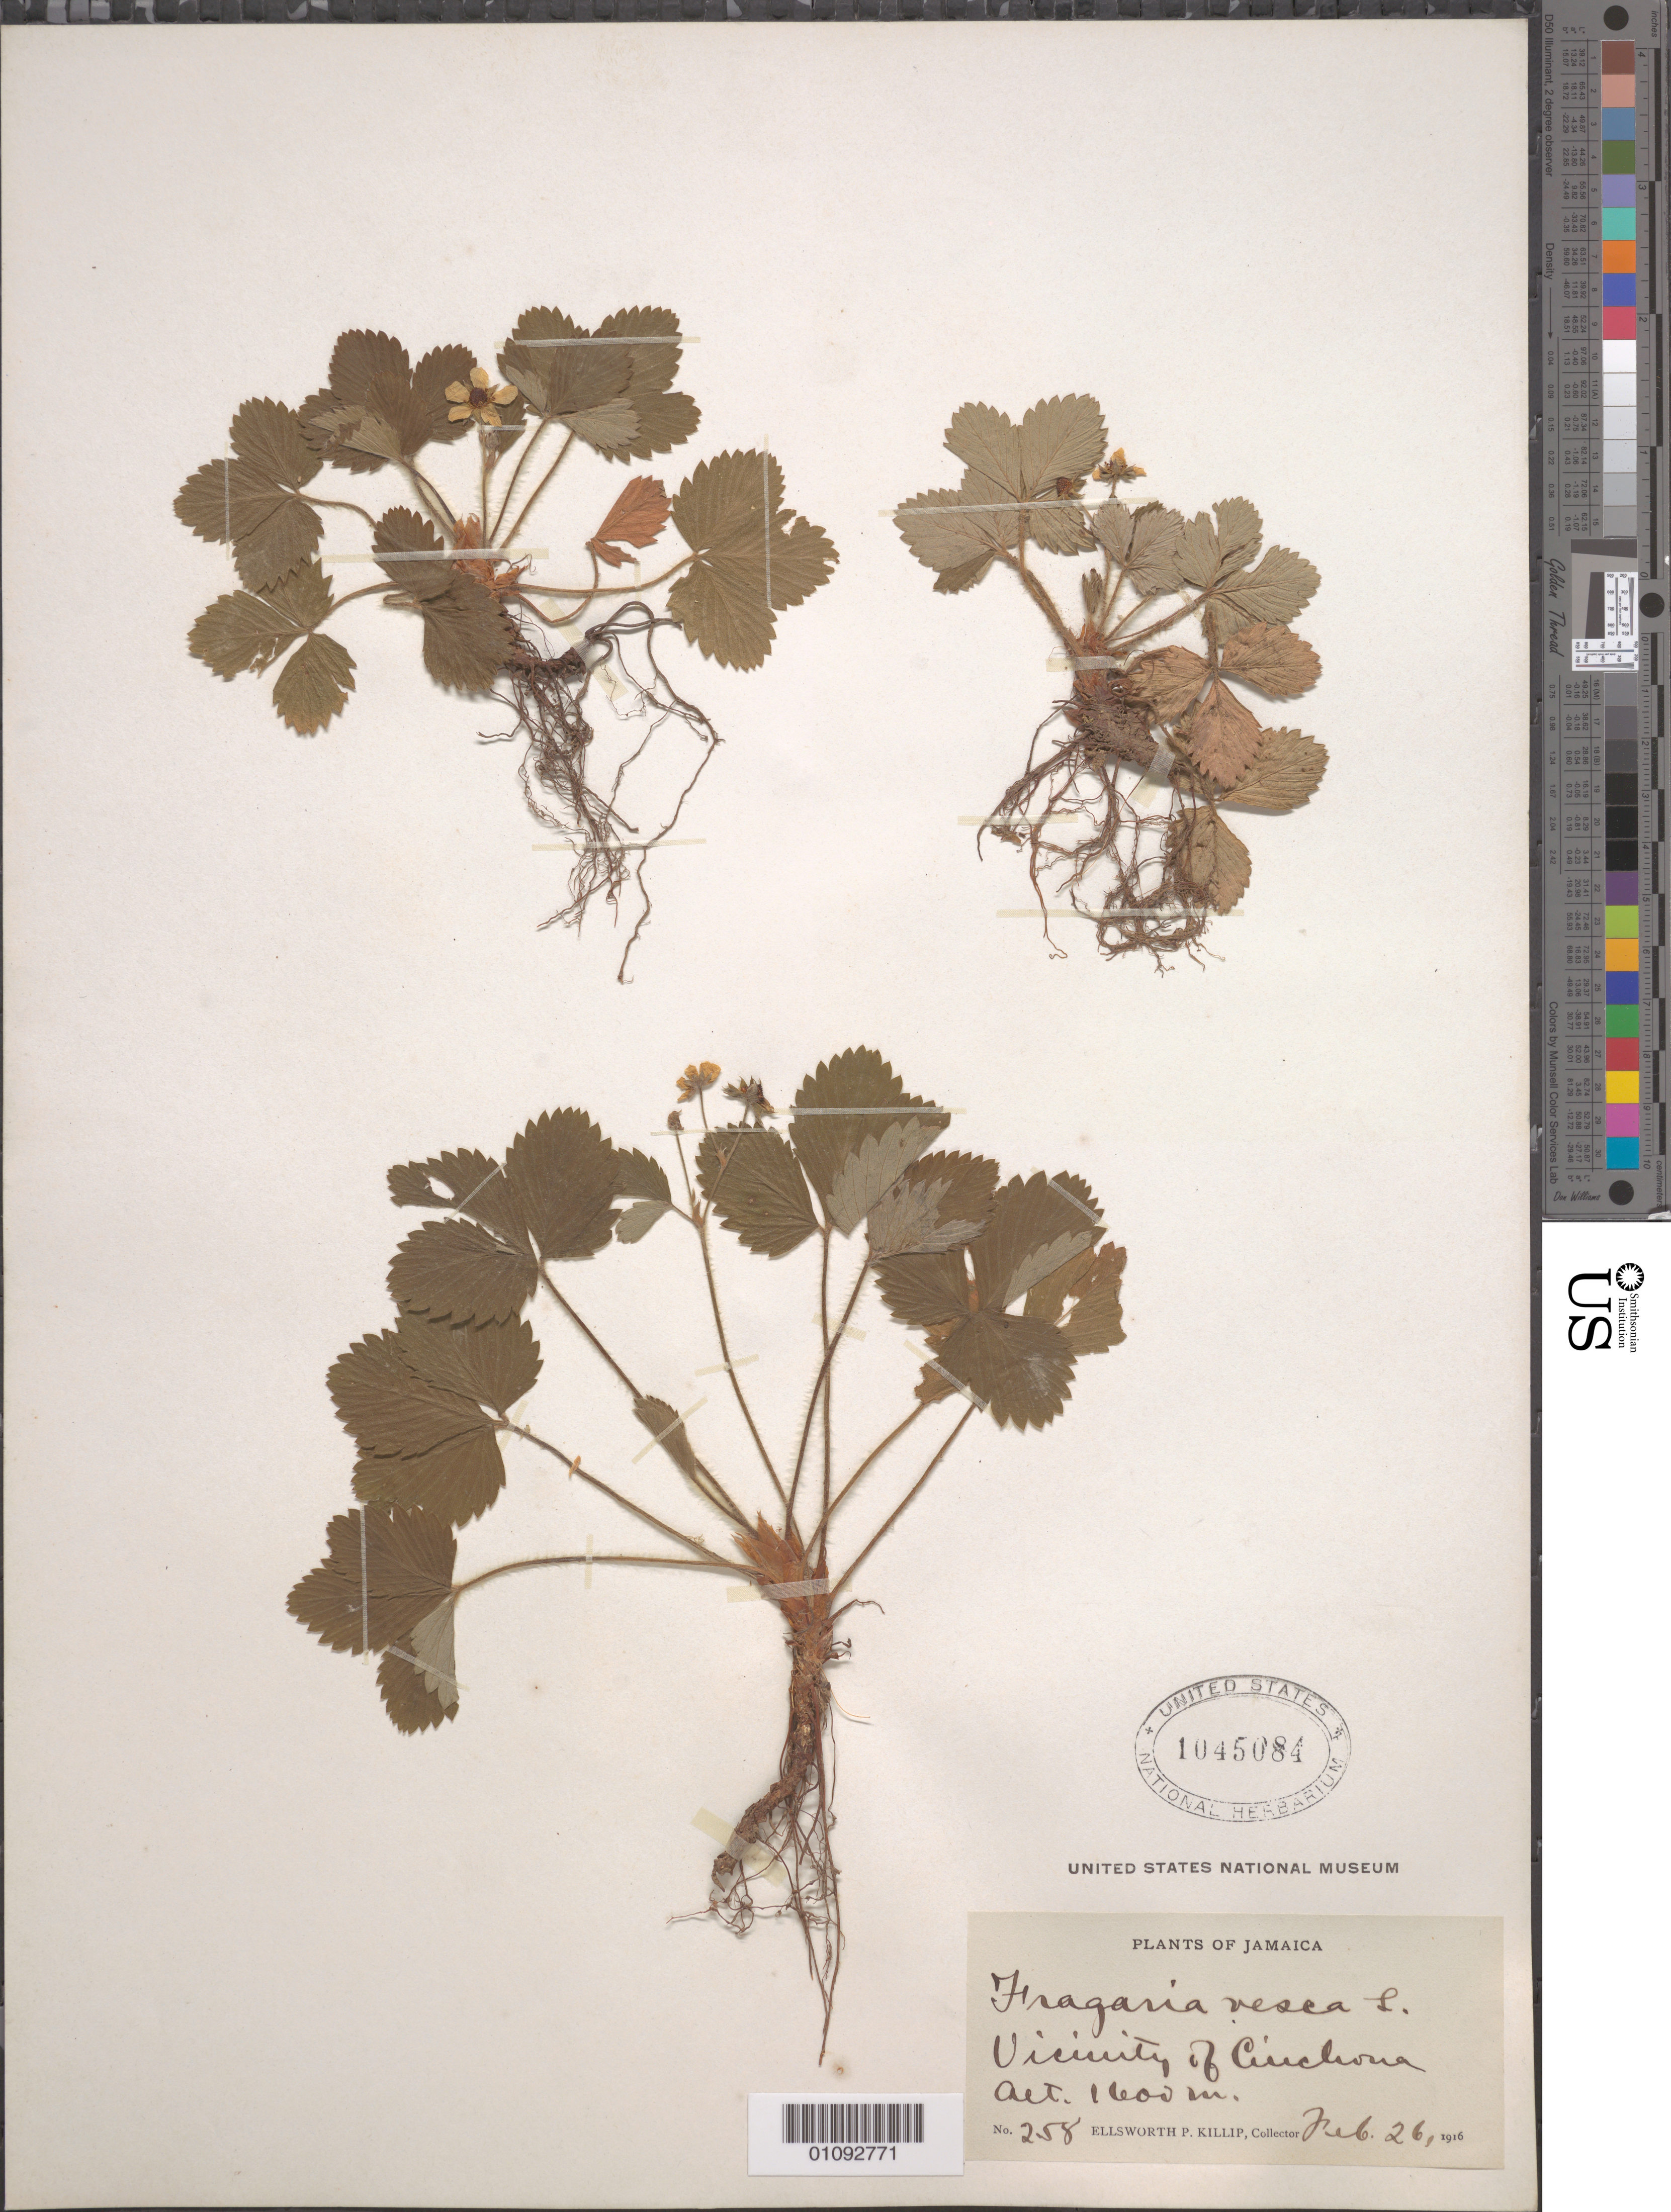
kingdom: Plantae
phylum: Tracheophyta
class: Magnoliopsida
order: Rosales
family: Rosaceae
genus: Fragaria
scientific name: Fragaria vesca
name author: L.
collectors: E. P. Killip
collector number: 258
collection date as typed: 26 Feb 1916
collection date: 1916-02-26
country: Jamaica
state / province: Saint Andrew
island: Jamaica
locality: Vicinity of Cinchona.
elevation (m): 1600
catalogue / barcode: US 1045084